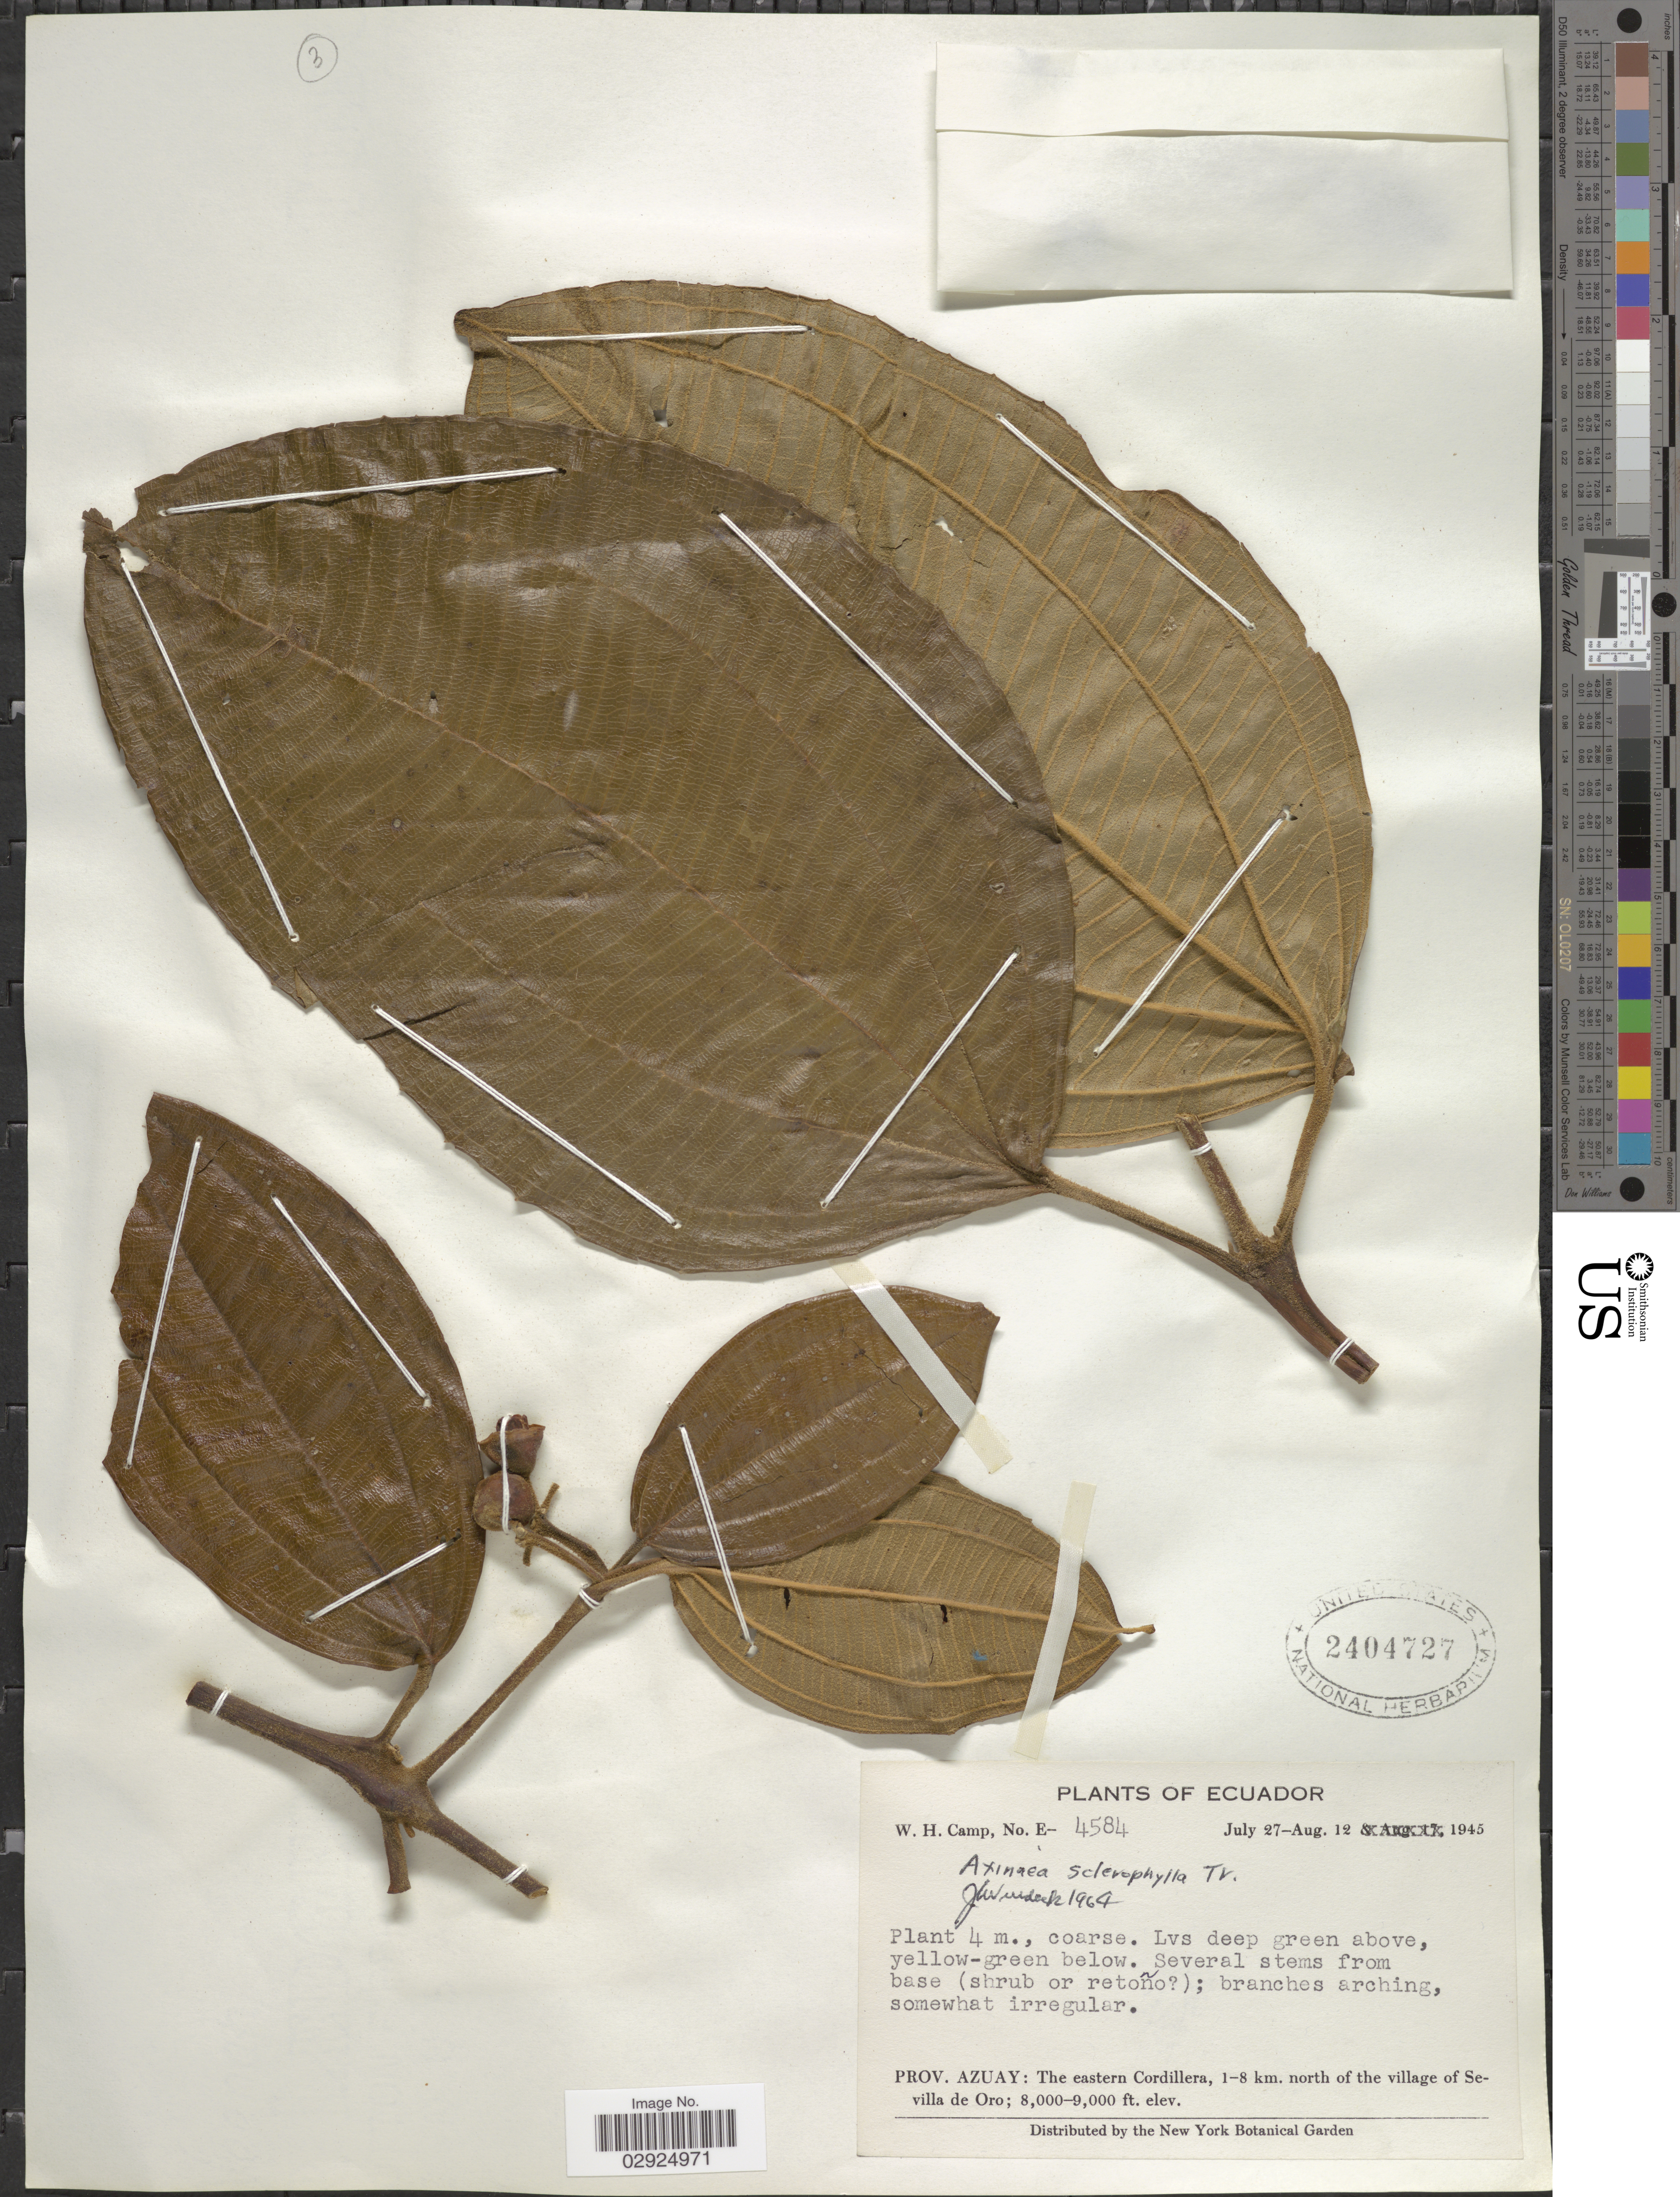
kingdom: Plantae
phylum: Tracheophyta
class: Magnoliopsida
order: Myrtales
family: Melastomataceae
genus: Axinaea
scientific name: Axinaea sclerophylla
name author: Triana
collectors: W. H. Camp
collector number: E-4584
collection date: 1945-07-27/1945-08-12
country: Ecuador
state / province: Azuay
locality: Prov. Azuay: The eastern Cordillera, 1-8 km. north of the village of Sevilla de Oro.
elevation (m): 2438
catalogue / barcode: US 2404727